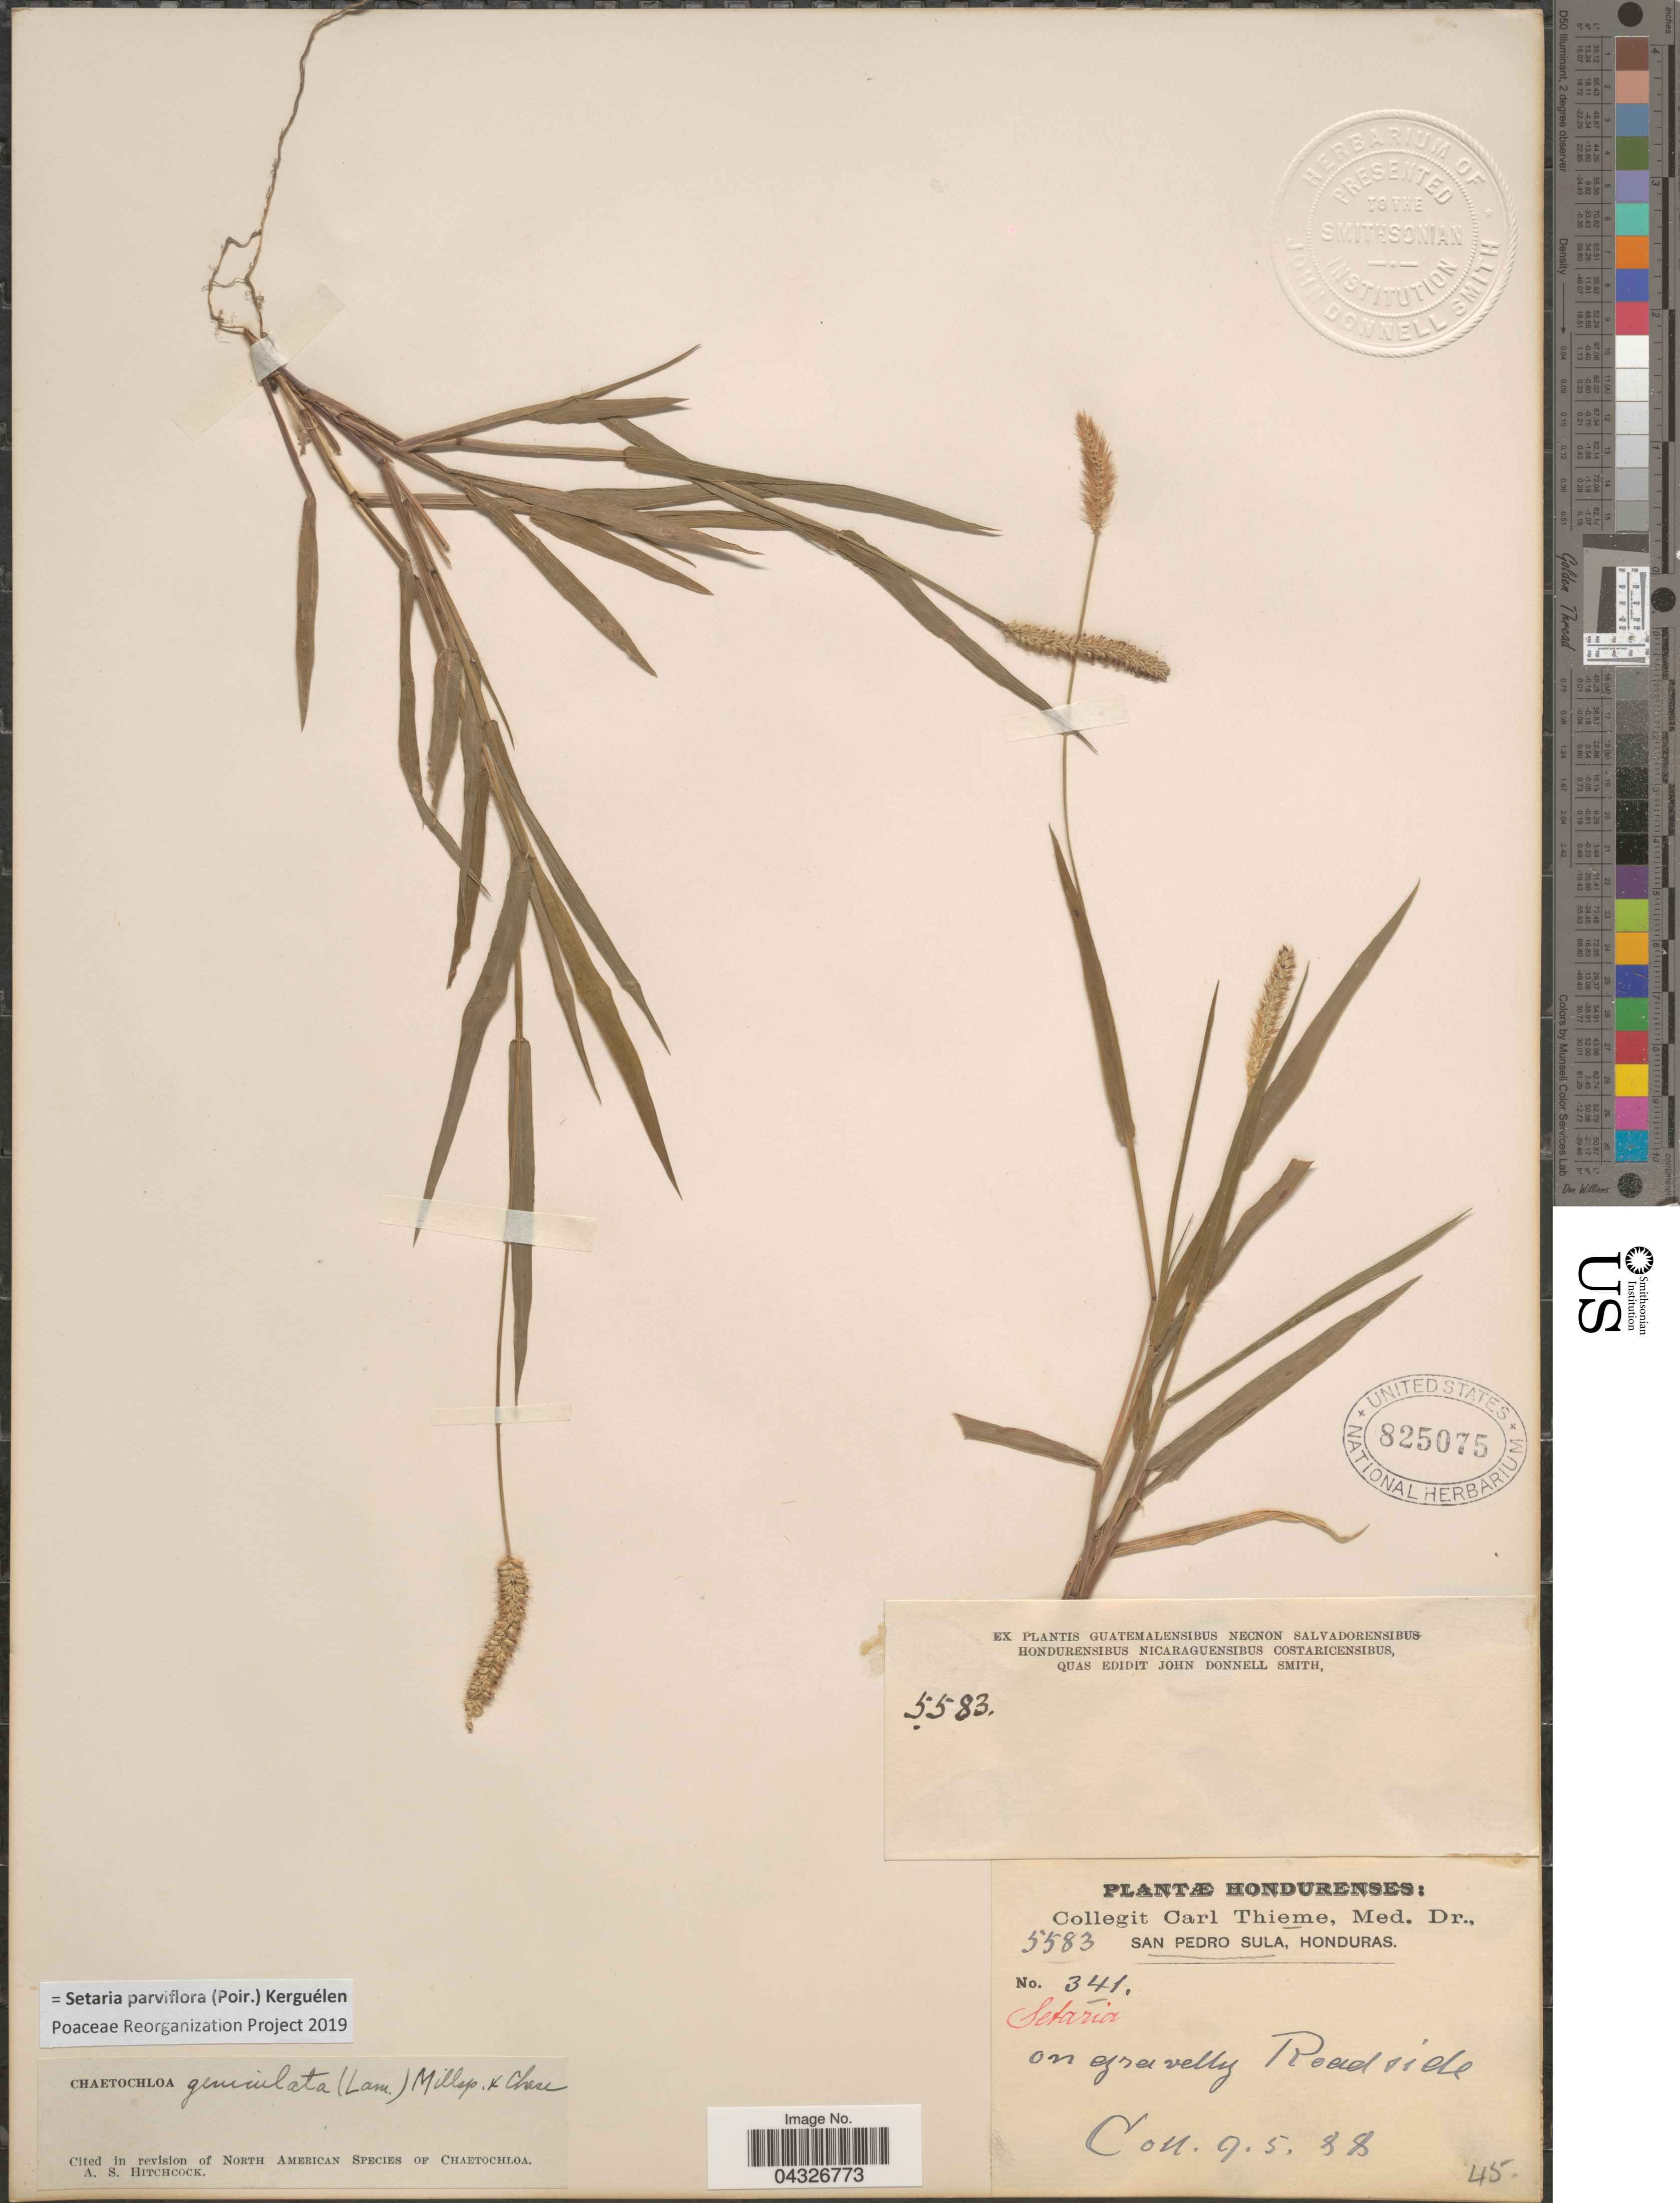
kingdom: Plantae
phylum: Tracheophyta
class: Liliopsida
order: Poales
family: Poaceae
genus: Setaria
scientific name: Setaria parviflora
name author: (Poir.) Kerguélen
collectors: C. Thieme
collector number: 5583/341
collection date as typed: Transcribed d/m/y: 9/5/38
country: Honduras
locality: San Pedro Sula. On gravelly Roadside.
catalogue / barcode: US 825075